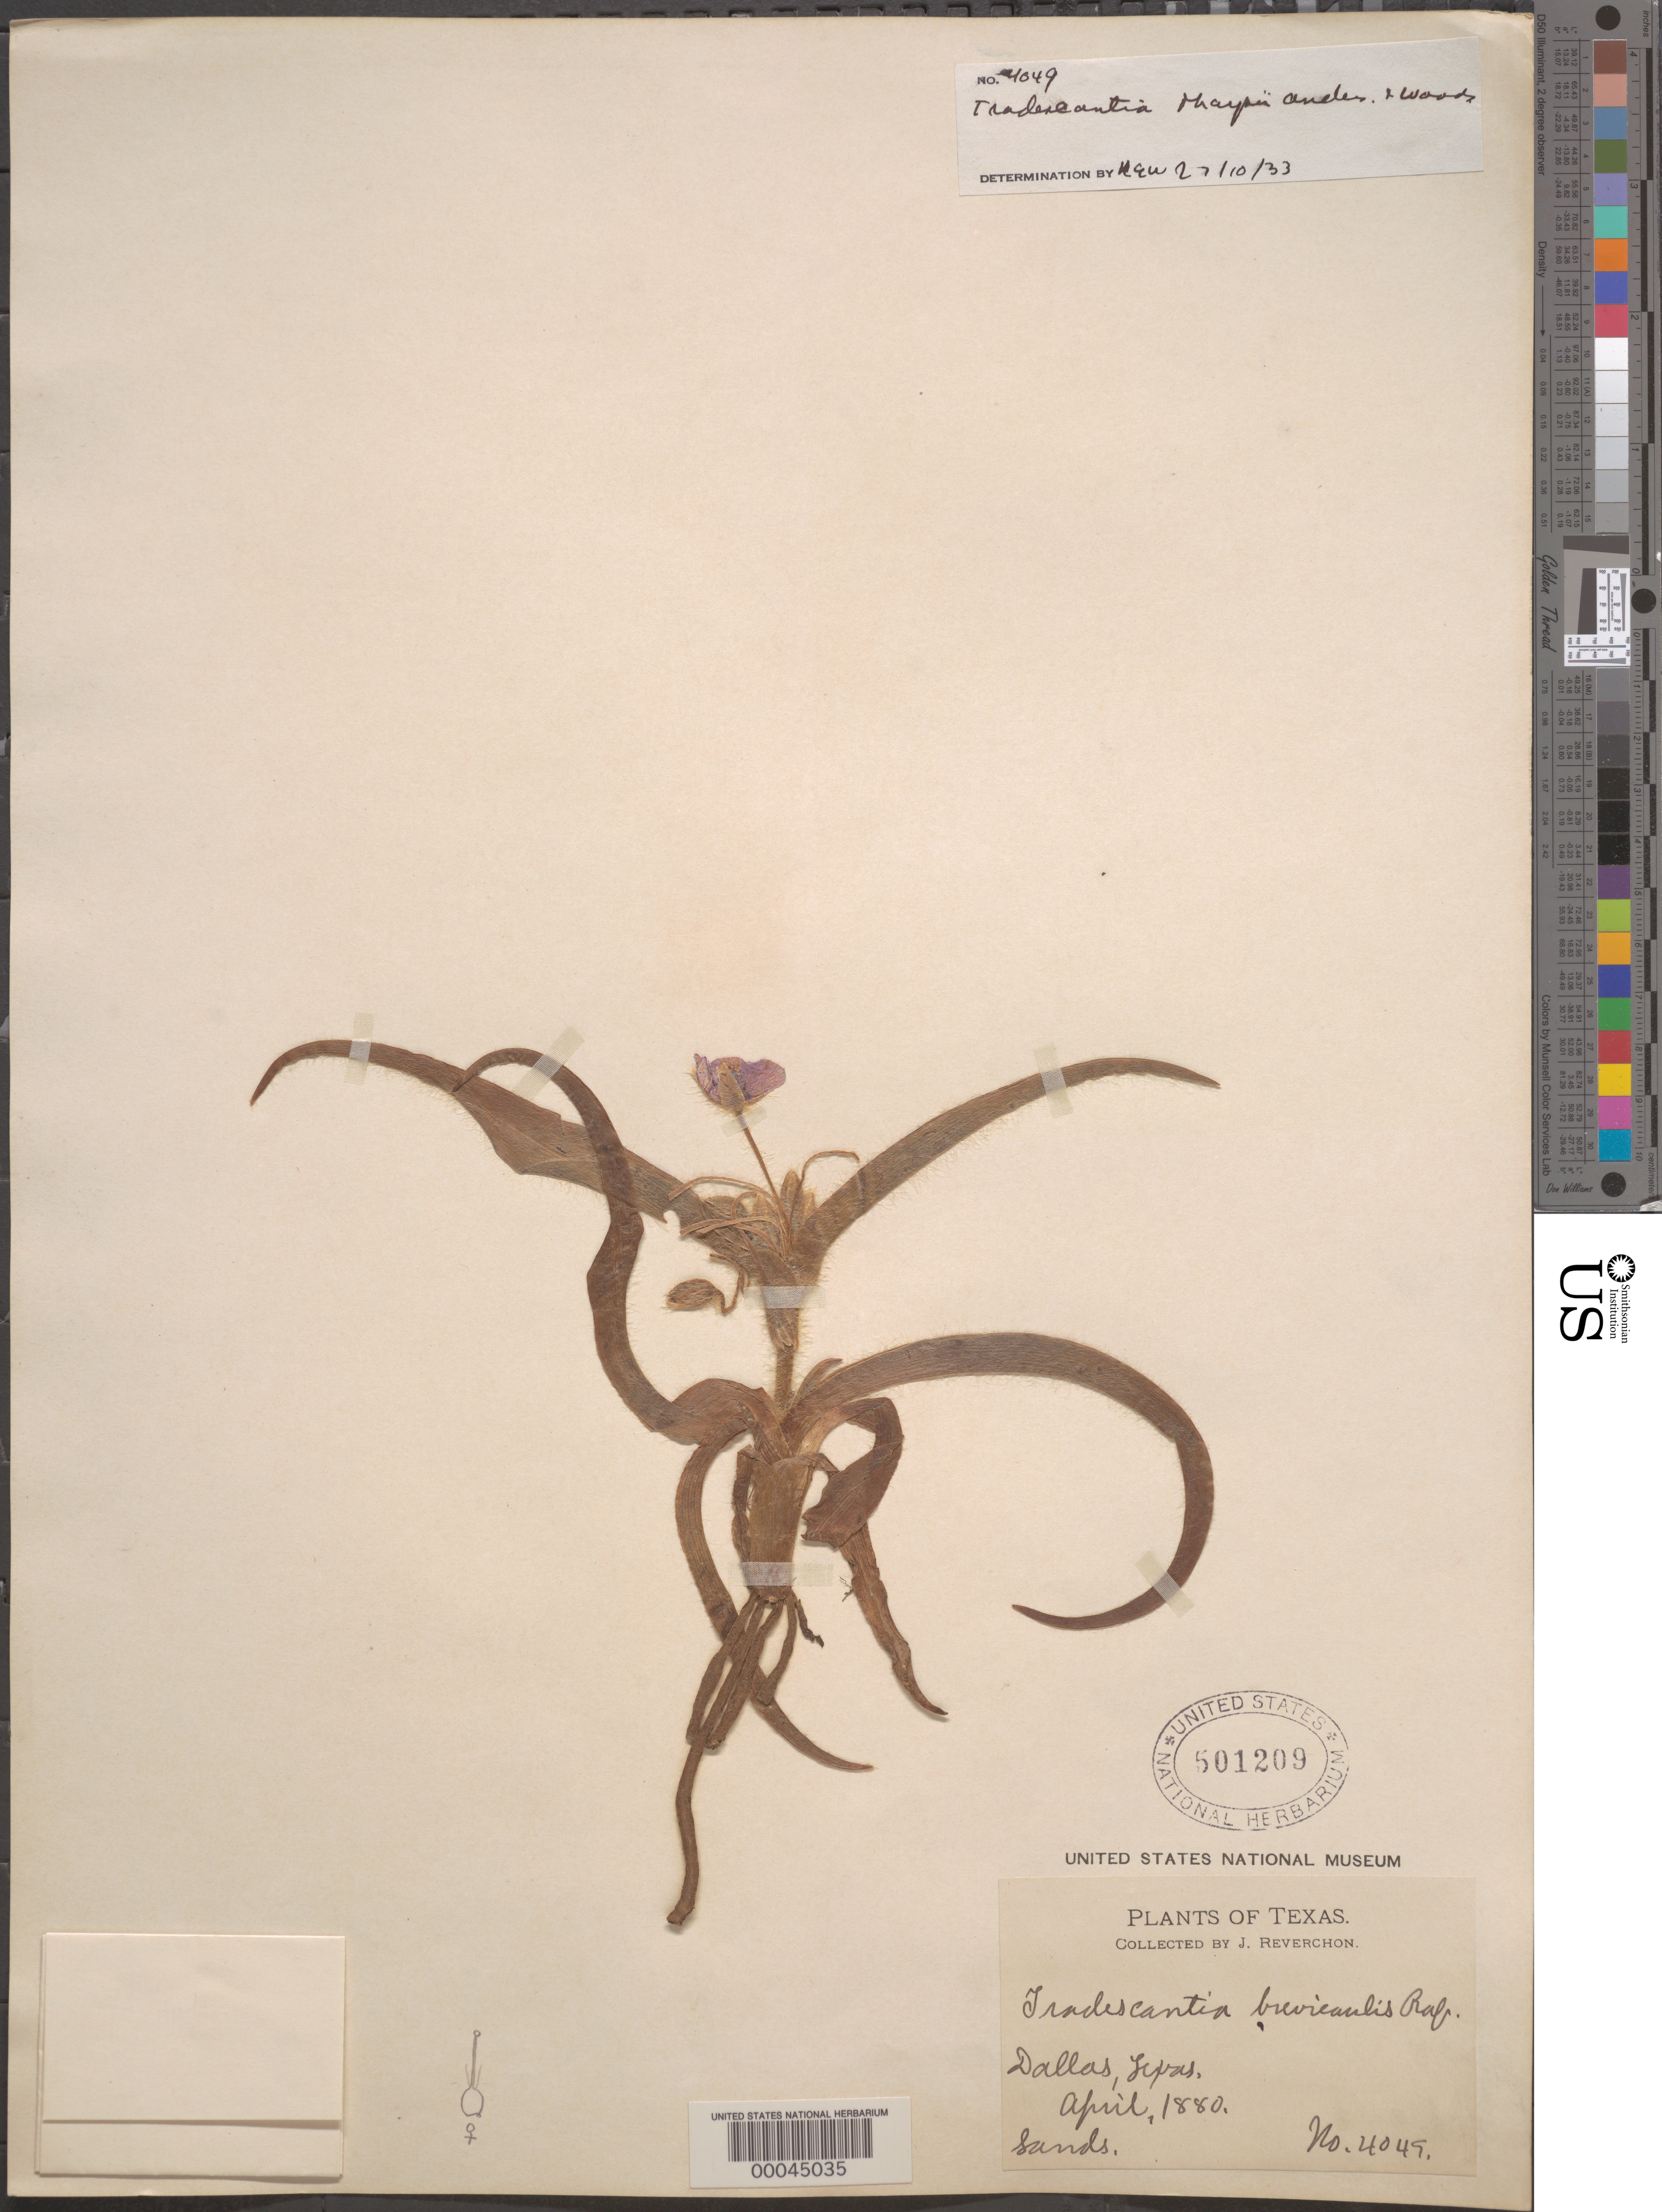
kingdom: Plantae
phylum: Tracheophyta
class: Liliopsida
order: Commelinales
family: Commelinaceae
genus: Tradescantia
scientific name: Tradescantia tharpii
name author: E.S. Anderson & Woodson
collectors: J. Reverchon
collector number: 4049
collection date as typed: Apr 1880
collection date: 1880-04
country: United States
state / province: Texas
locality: Dallas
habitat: Sands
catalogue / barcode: US 501209